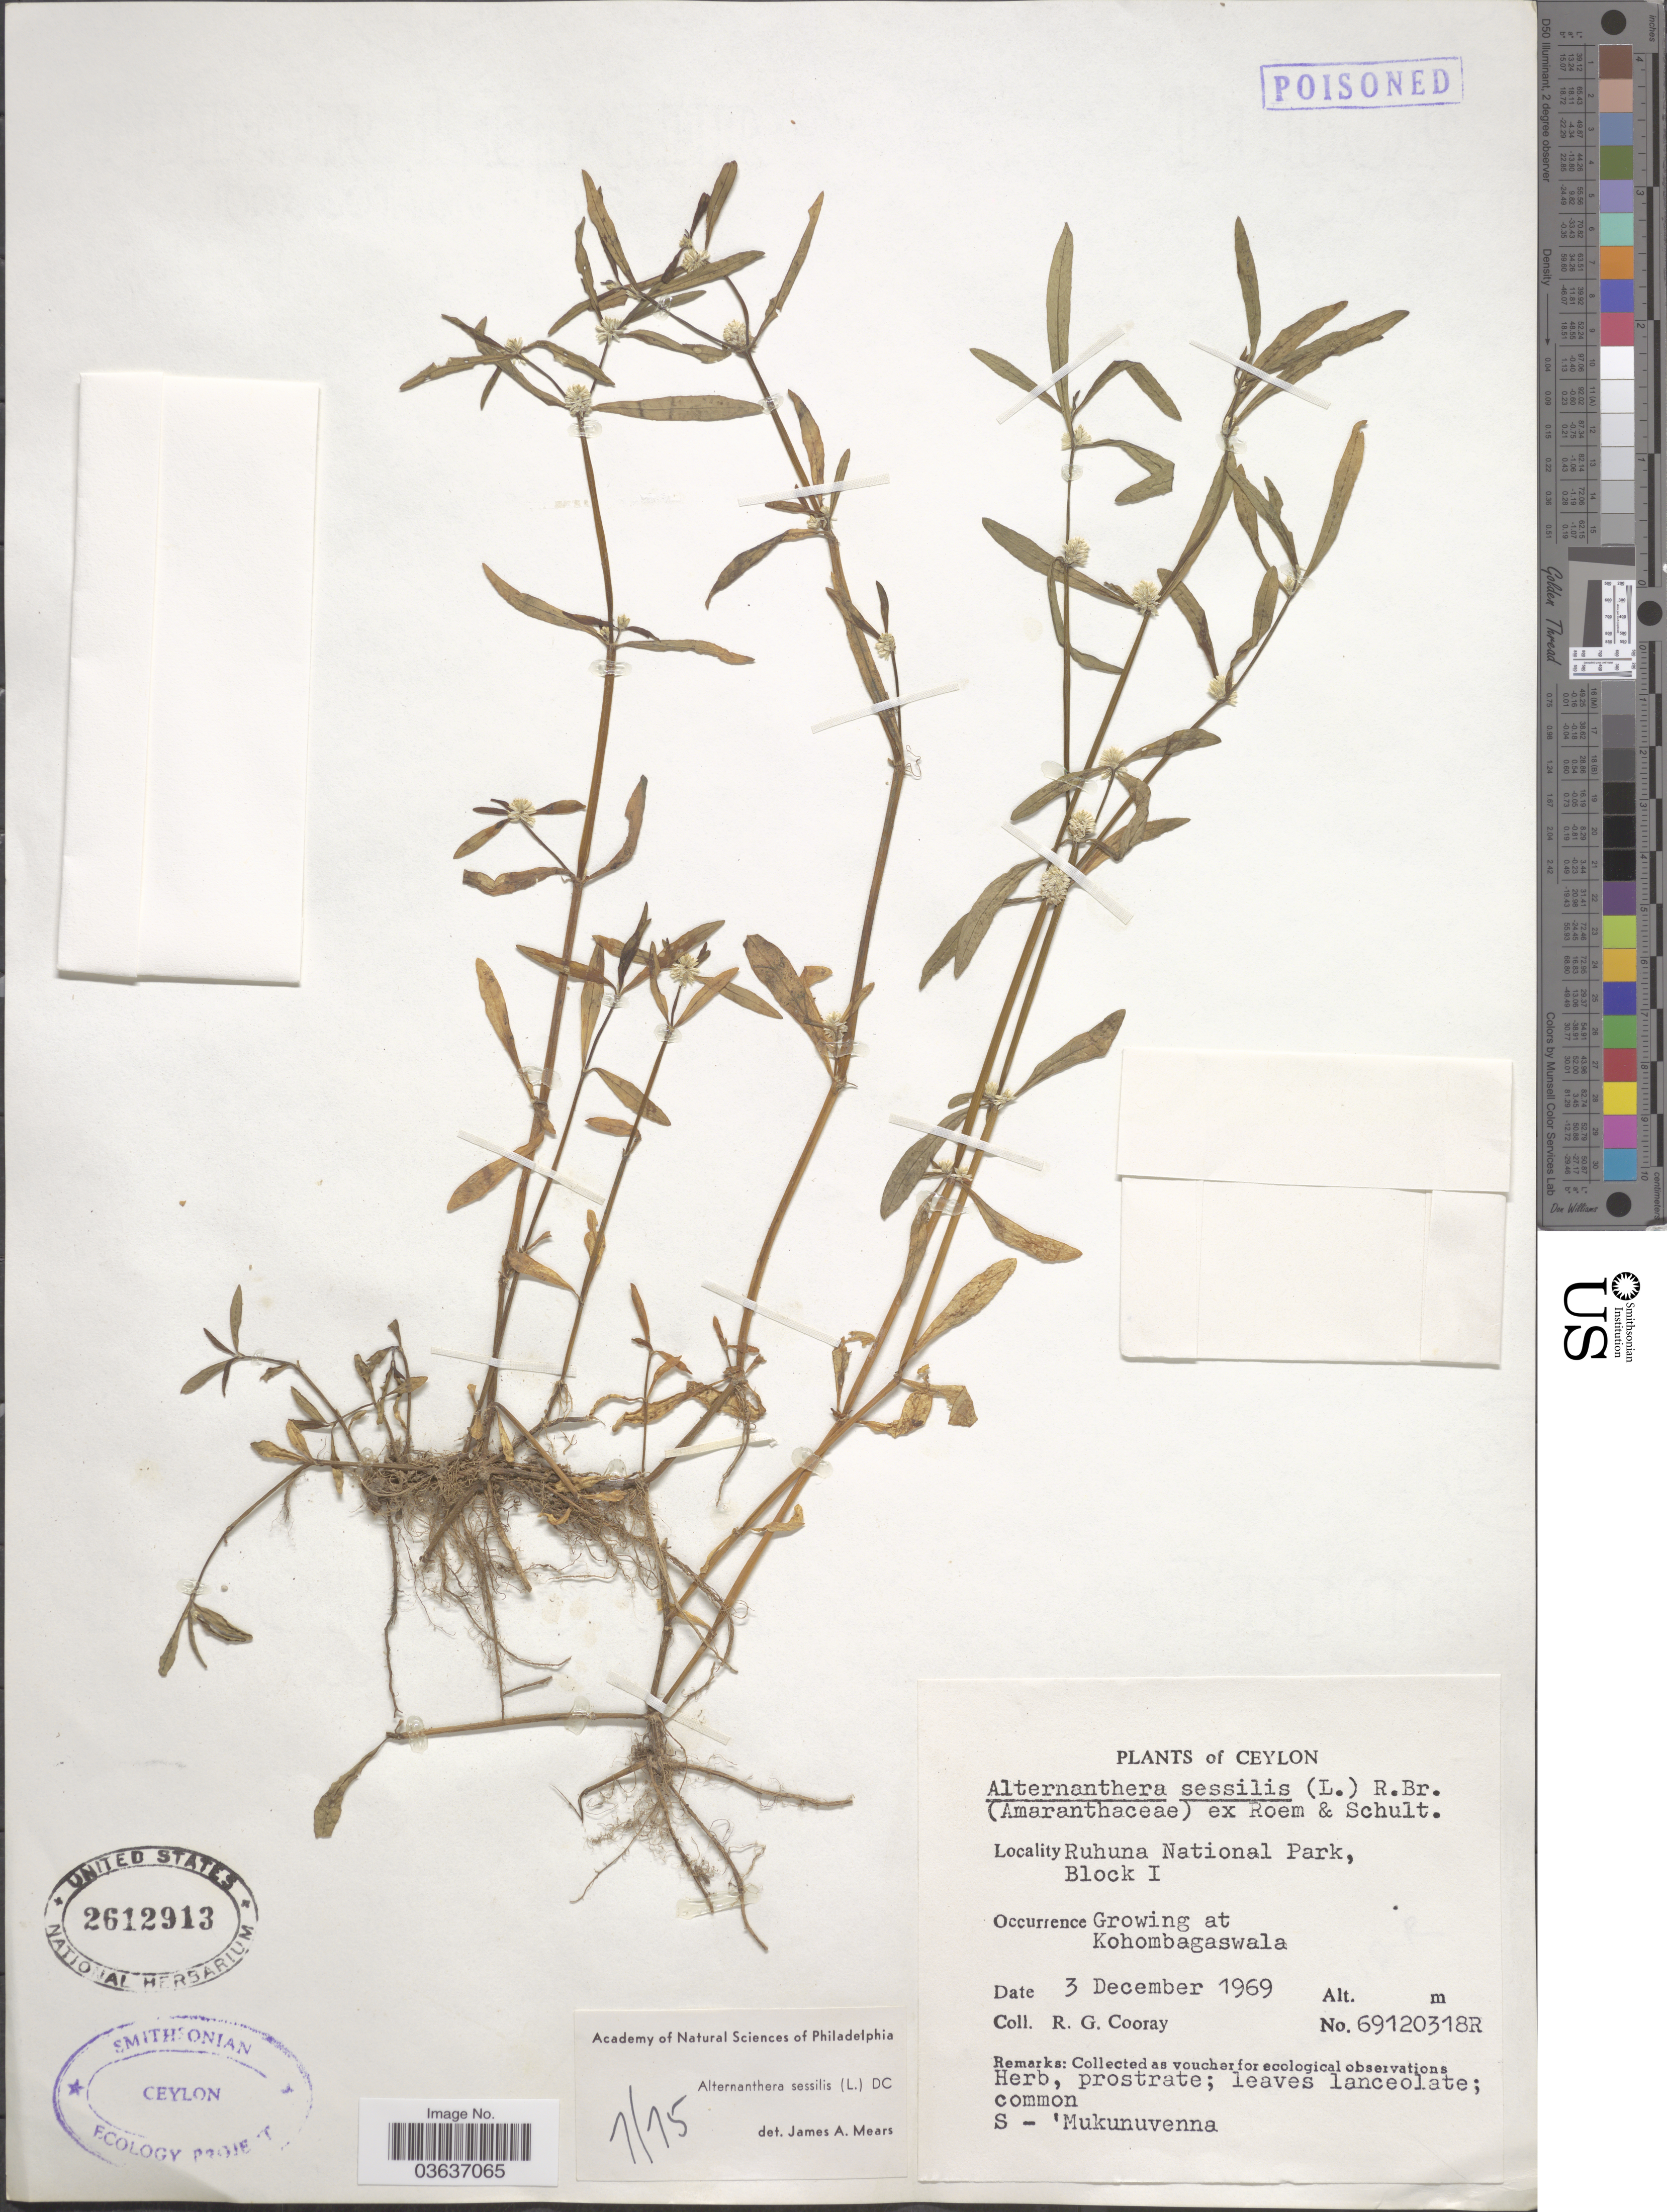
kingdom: Plantae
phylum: Tracheophyta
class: Magnoliopsida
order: Caryophyllales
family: Amaranthaceae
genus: Alternanthera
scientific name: Alternanthera sessilis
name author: (L.) DC.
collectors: R. Cooray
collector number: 69120318R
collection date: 1969-12-03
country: Sri Lanka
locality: Ceylon. Ruhuna National Park, Block 1. Growing at Kohombagaswala.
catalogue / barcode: US 2612913